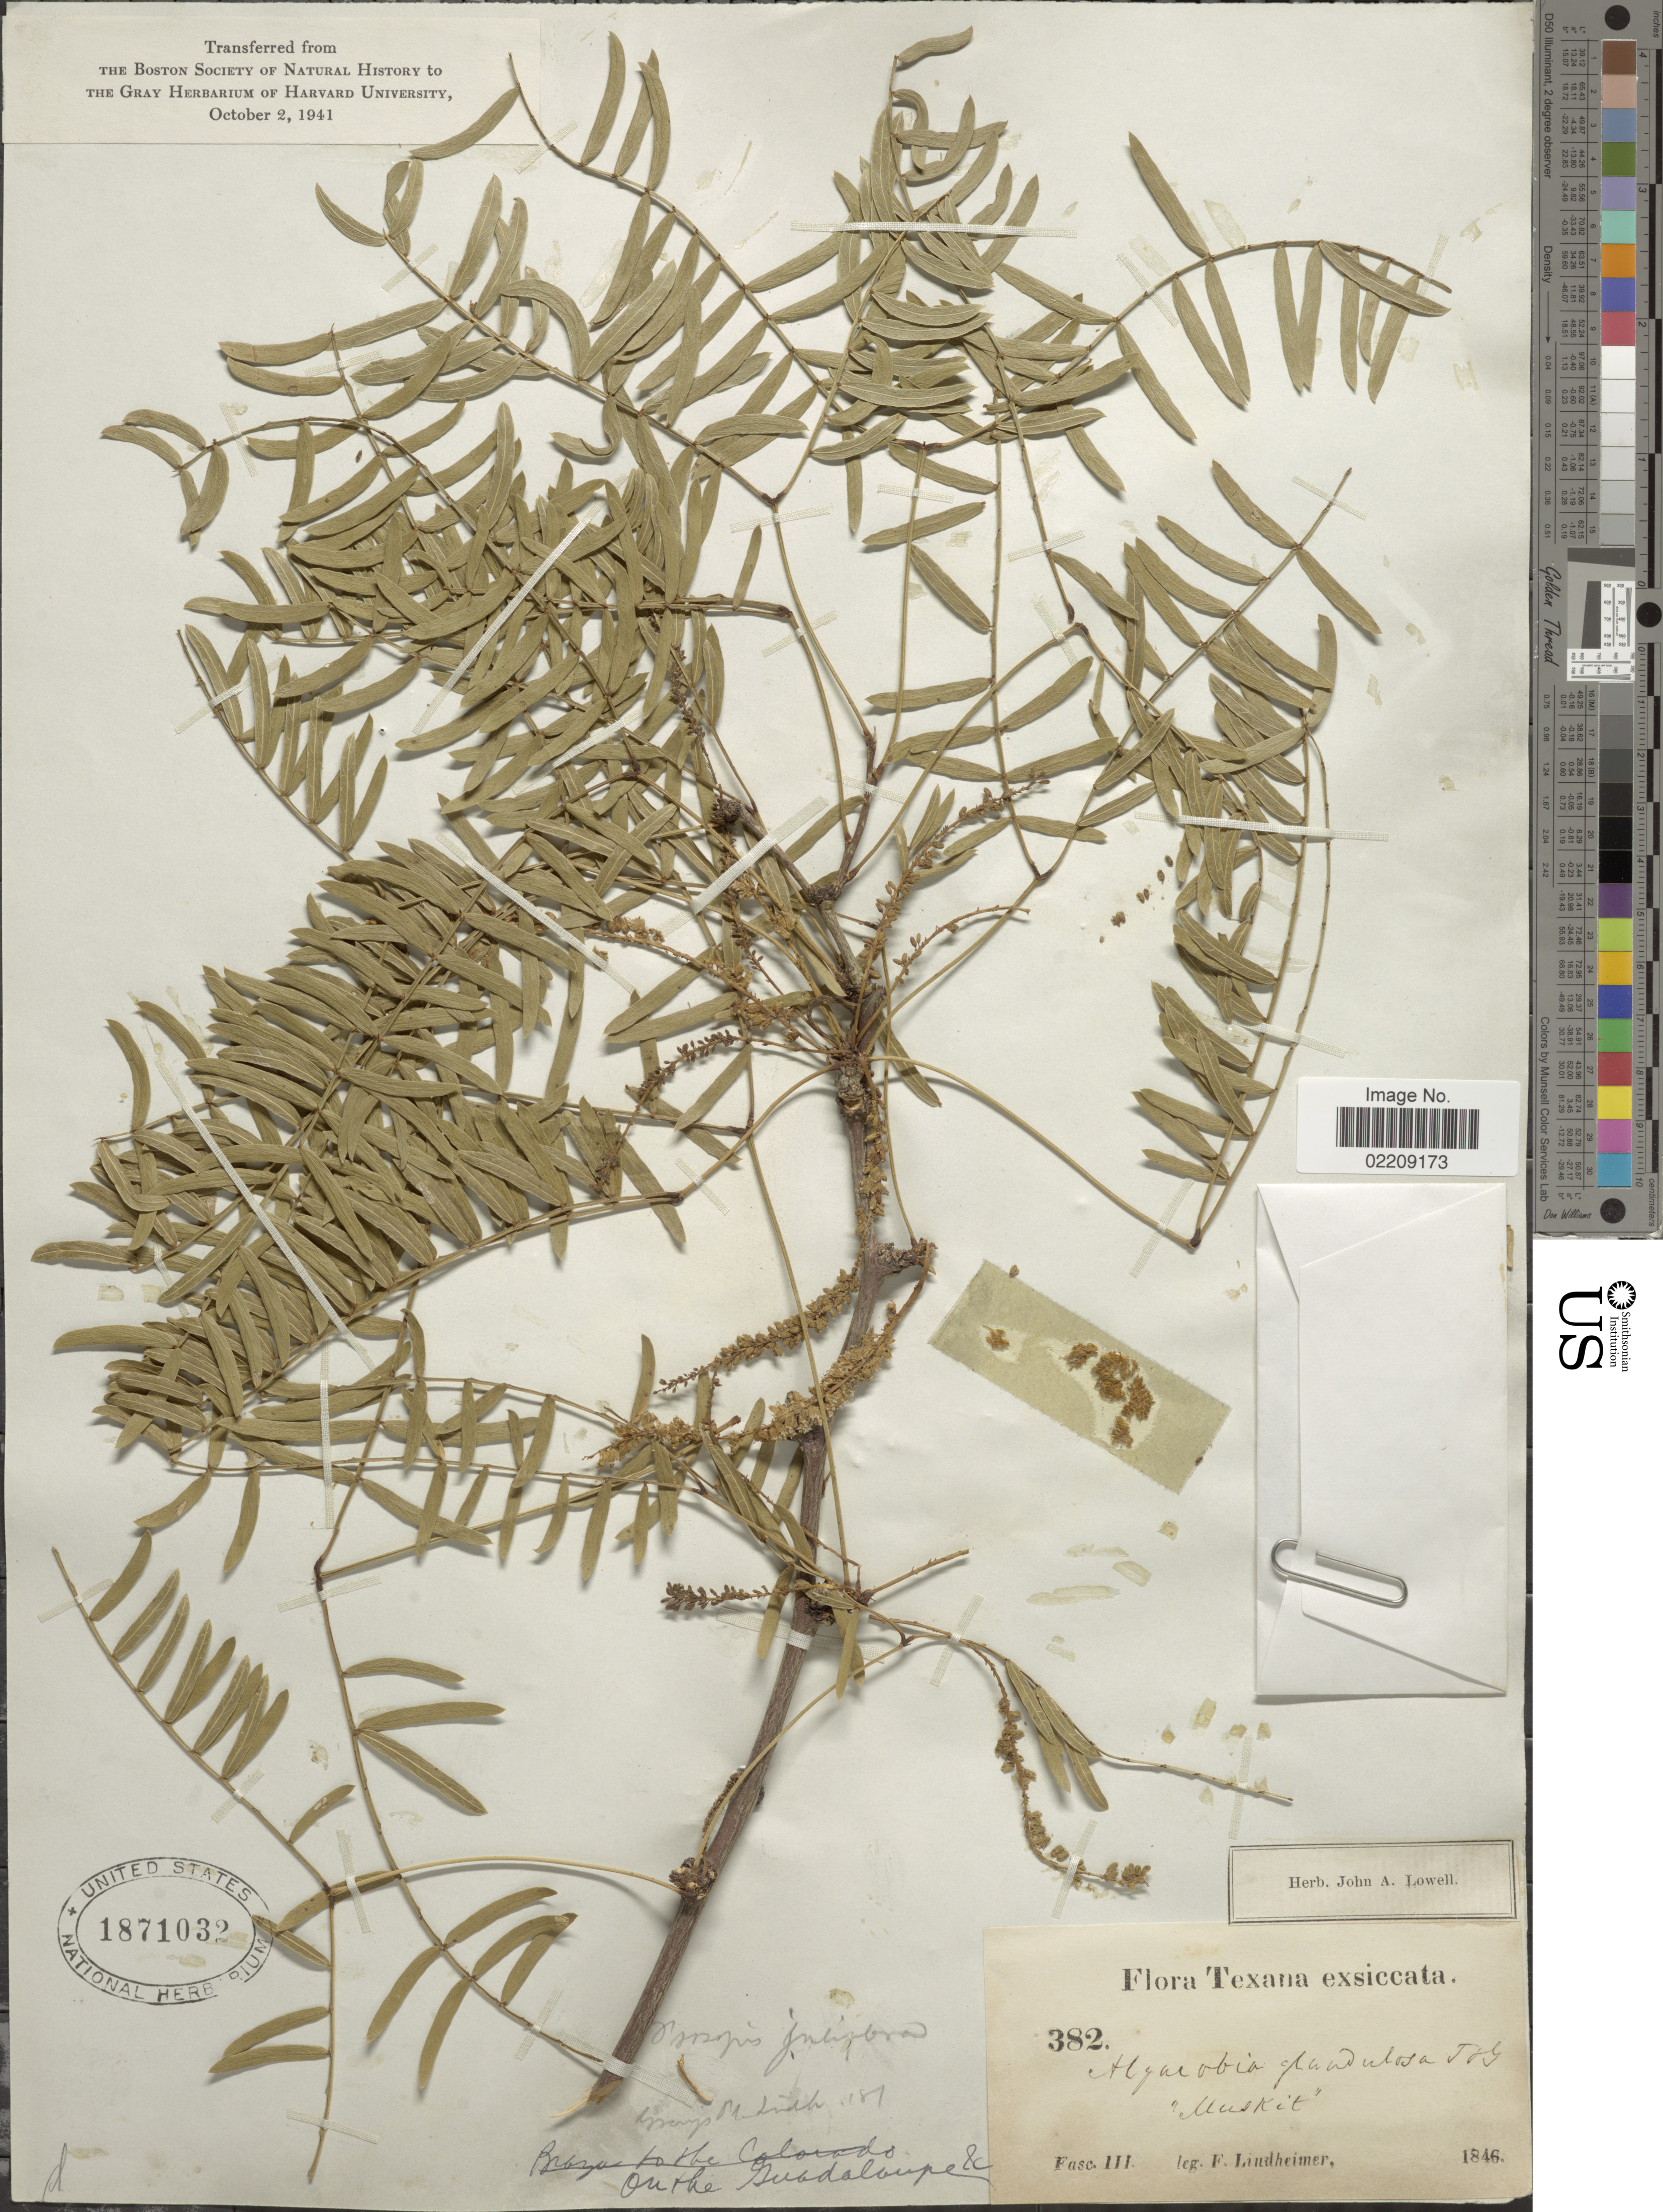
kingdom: Plantae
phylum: Tracheophyta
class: Magnoliopsida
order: Fabales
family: Fabaceae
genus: Neltuma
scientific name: Neltuma glandulosa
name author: (Torr.) Britton & Rose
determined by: Strong, Mark T., (BOT), Smithsonian Institution - National Museum of Natural History (UNITED STATES)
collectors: F. Lindheimer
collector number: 382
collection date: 1846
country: United States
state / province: Texas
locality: Fasc III, On the Guadalupe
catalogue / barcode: US 1871032